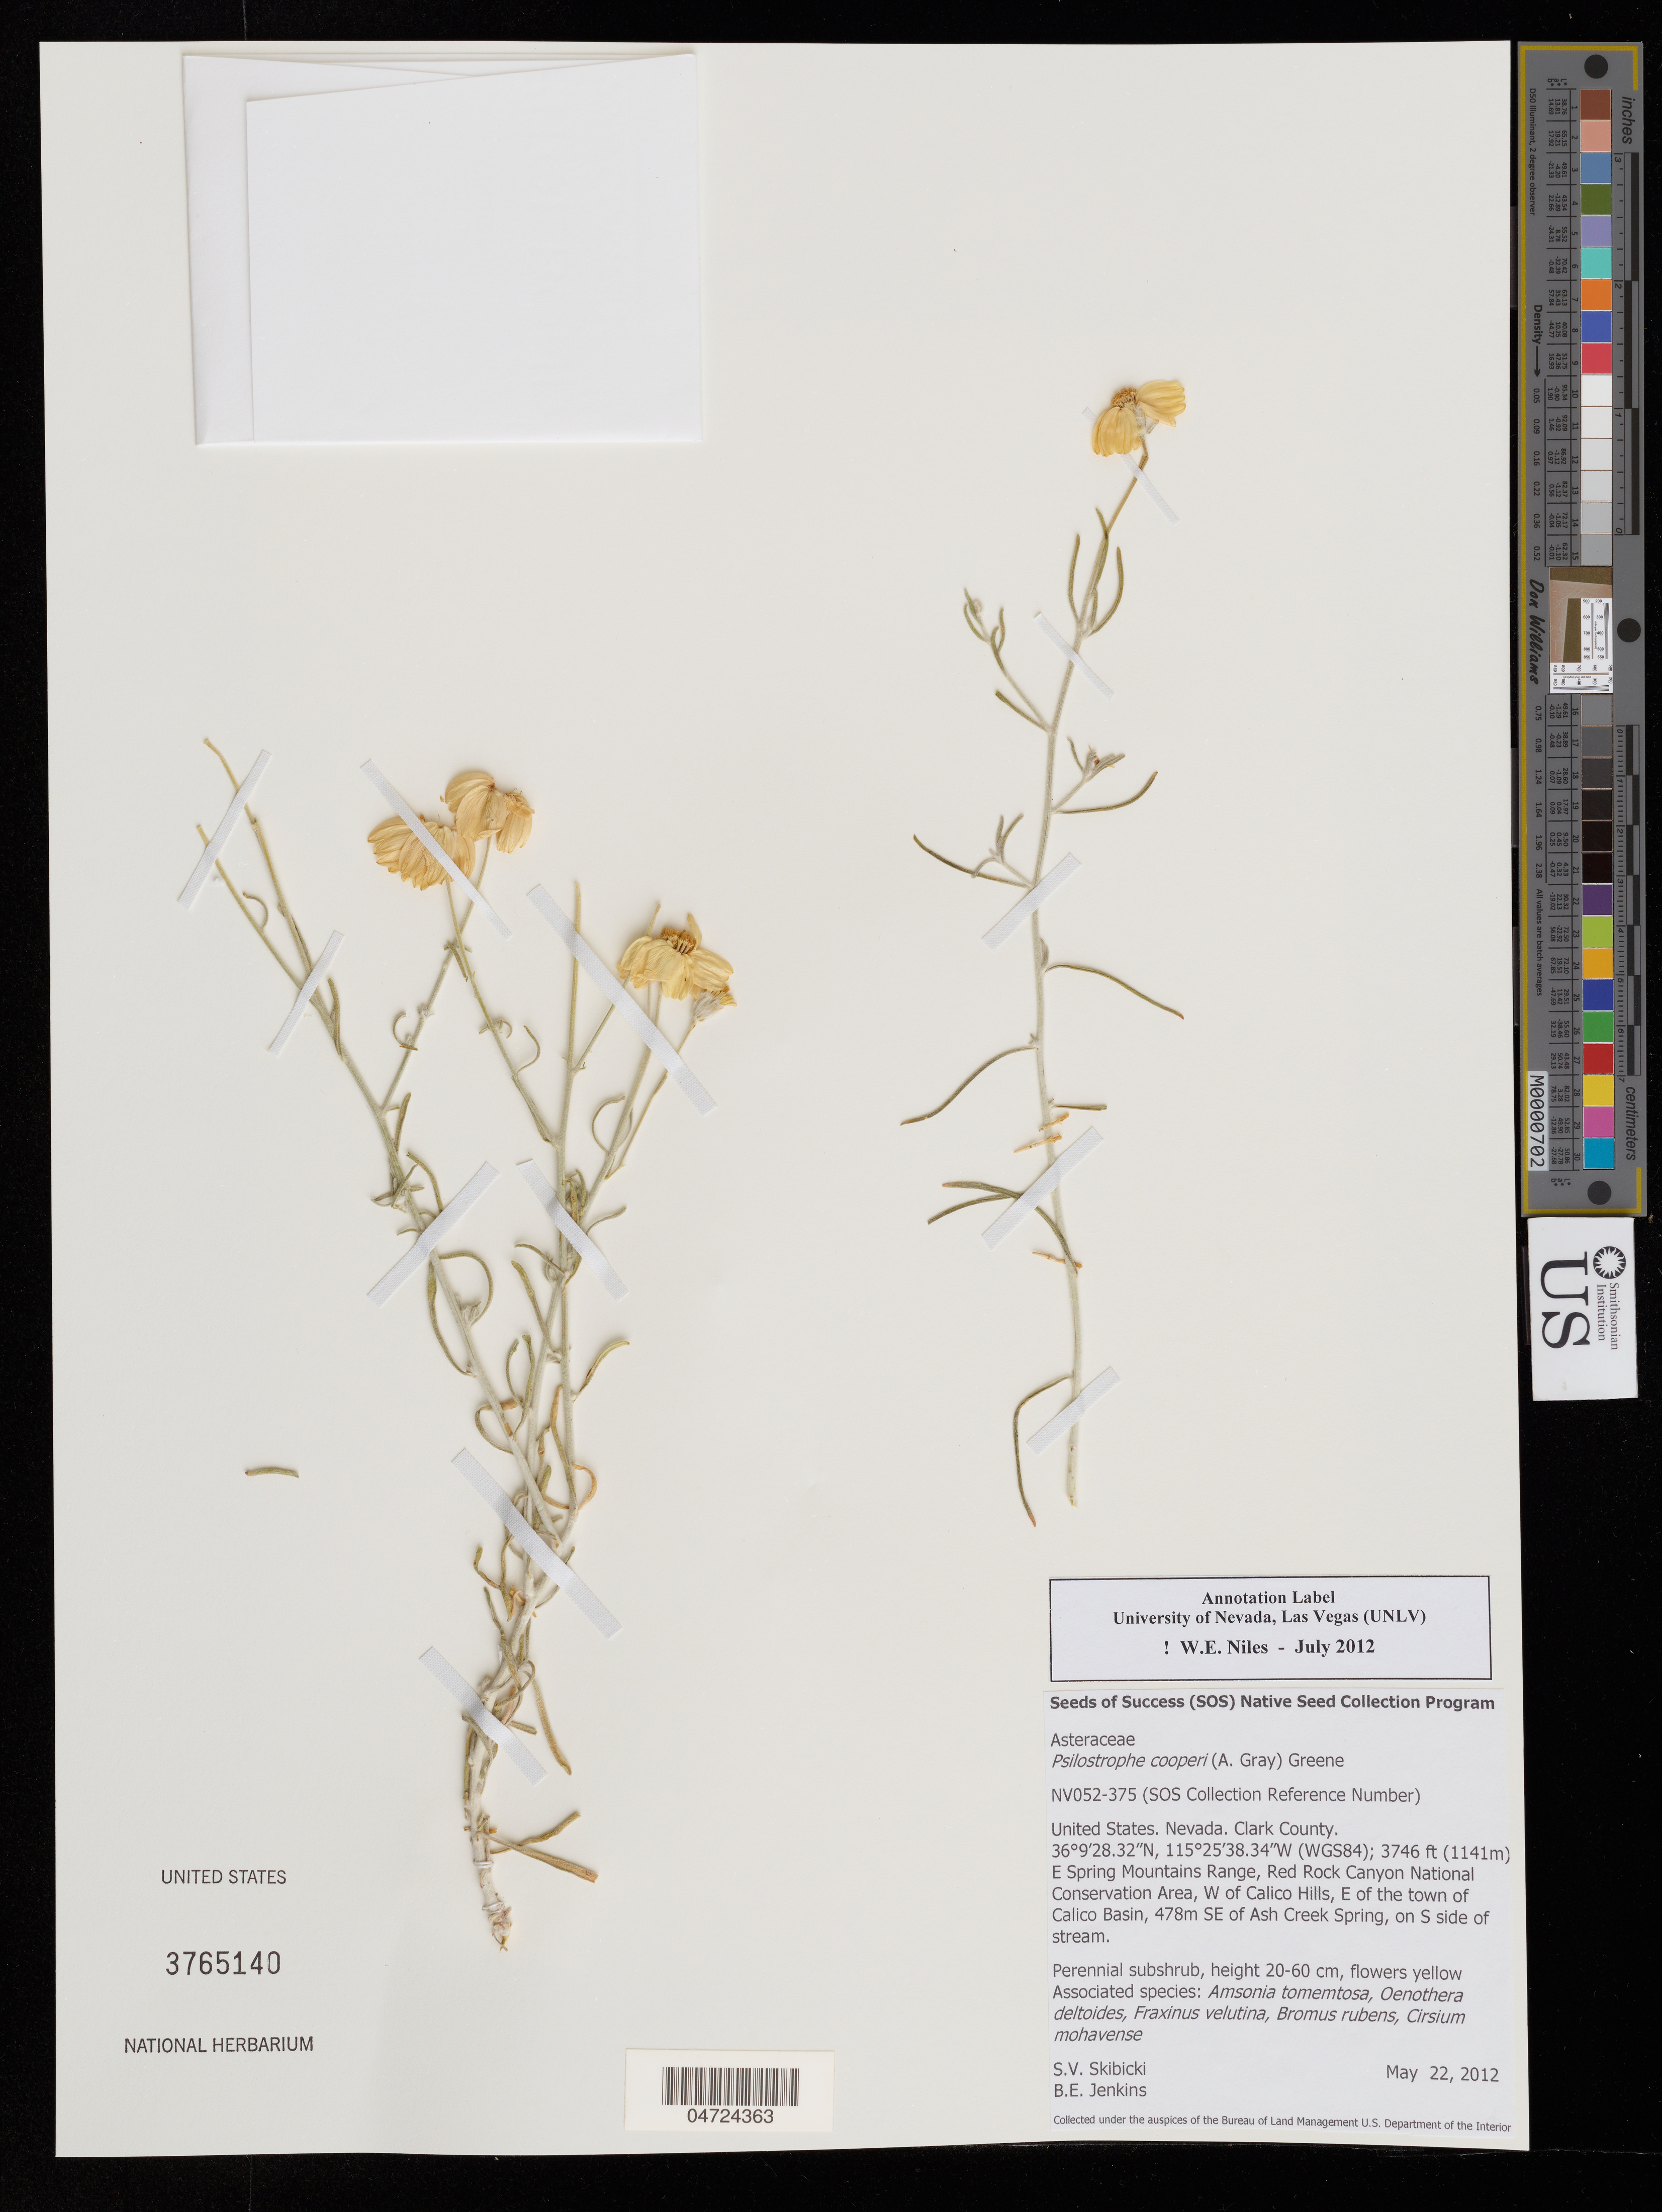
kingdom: Plantae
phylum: Tracheophyta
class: Magnoliopsida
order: Asterales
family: Asteraceae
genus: Psilostrophe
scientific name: Psilostrophe cooperi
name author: (A. Gray) Greene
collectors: S. Skibicki & B. Jenkins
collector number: NV052-375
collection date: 2012-05-22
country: United States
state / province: Nevada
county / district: Clark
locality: Clark County. E Spring Mountains Range, Red Rock Canyon National Conservation Area, W of Calico Hills, E of the town of Calico Basin, 478m SE of Ash Creek Spring, on S side of stream.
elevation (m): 1142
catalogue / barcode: US 3765140